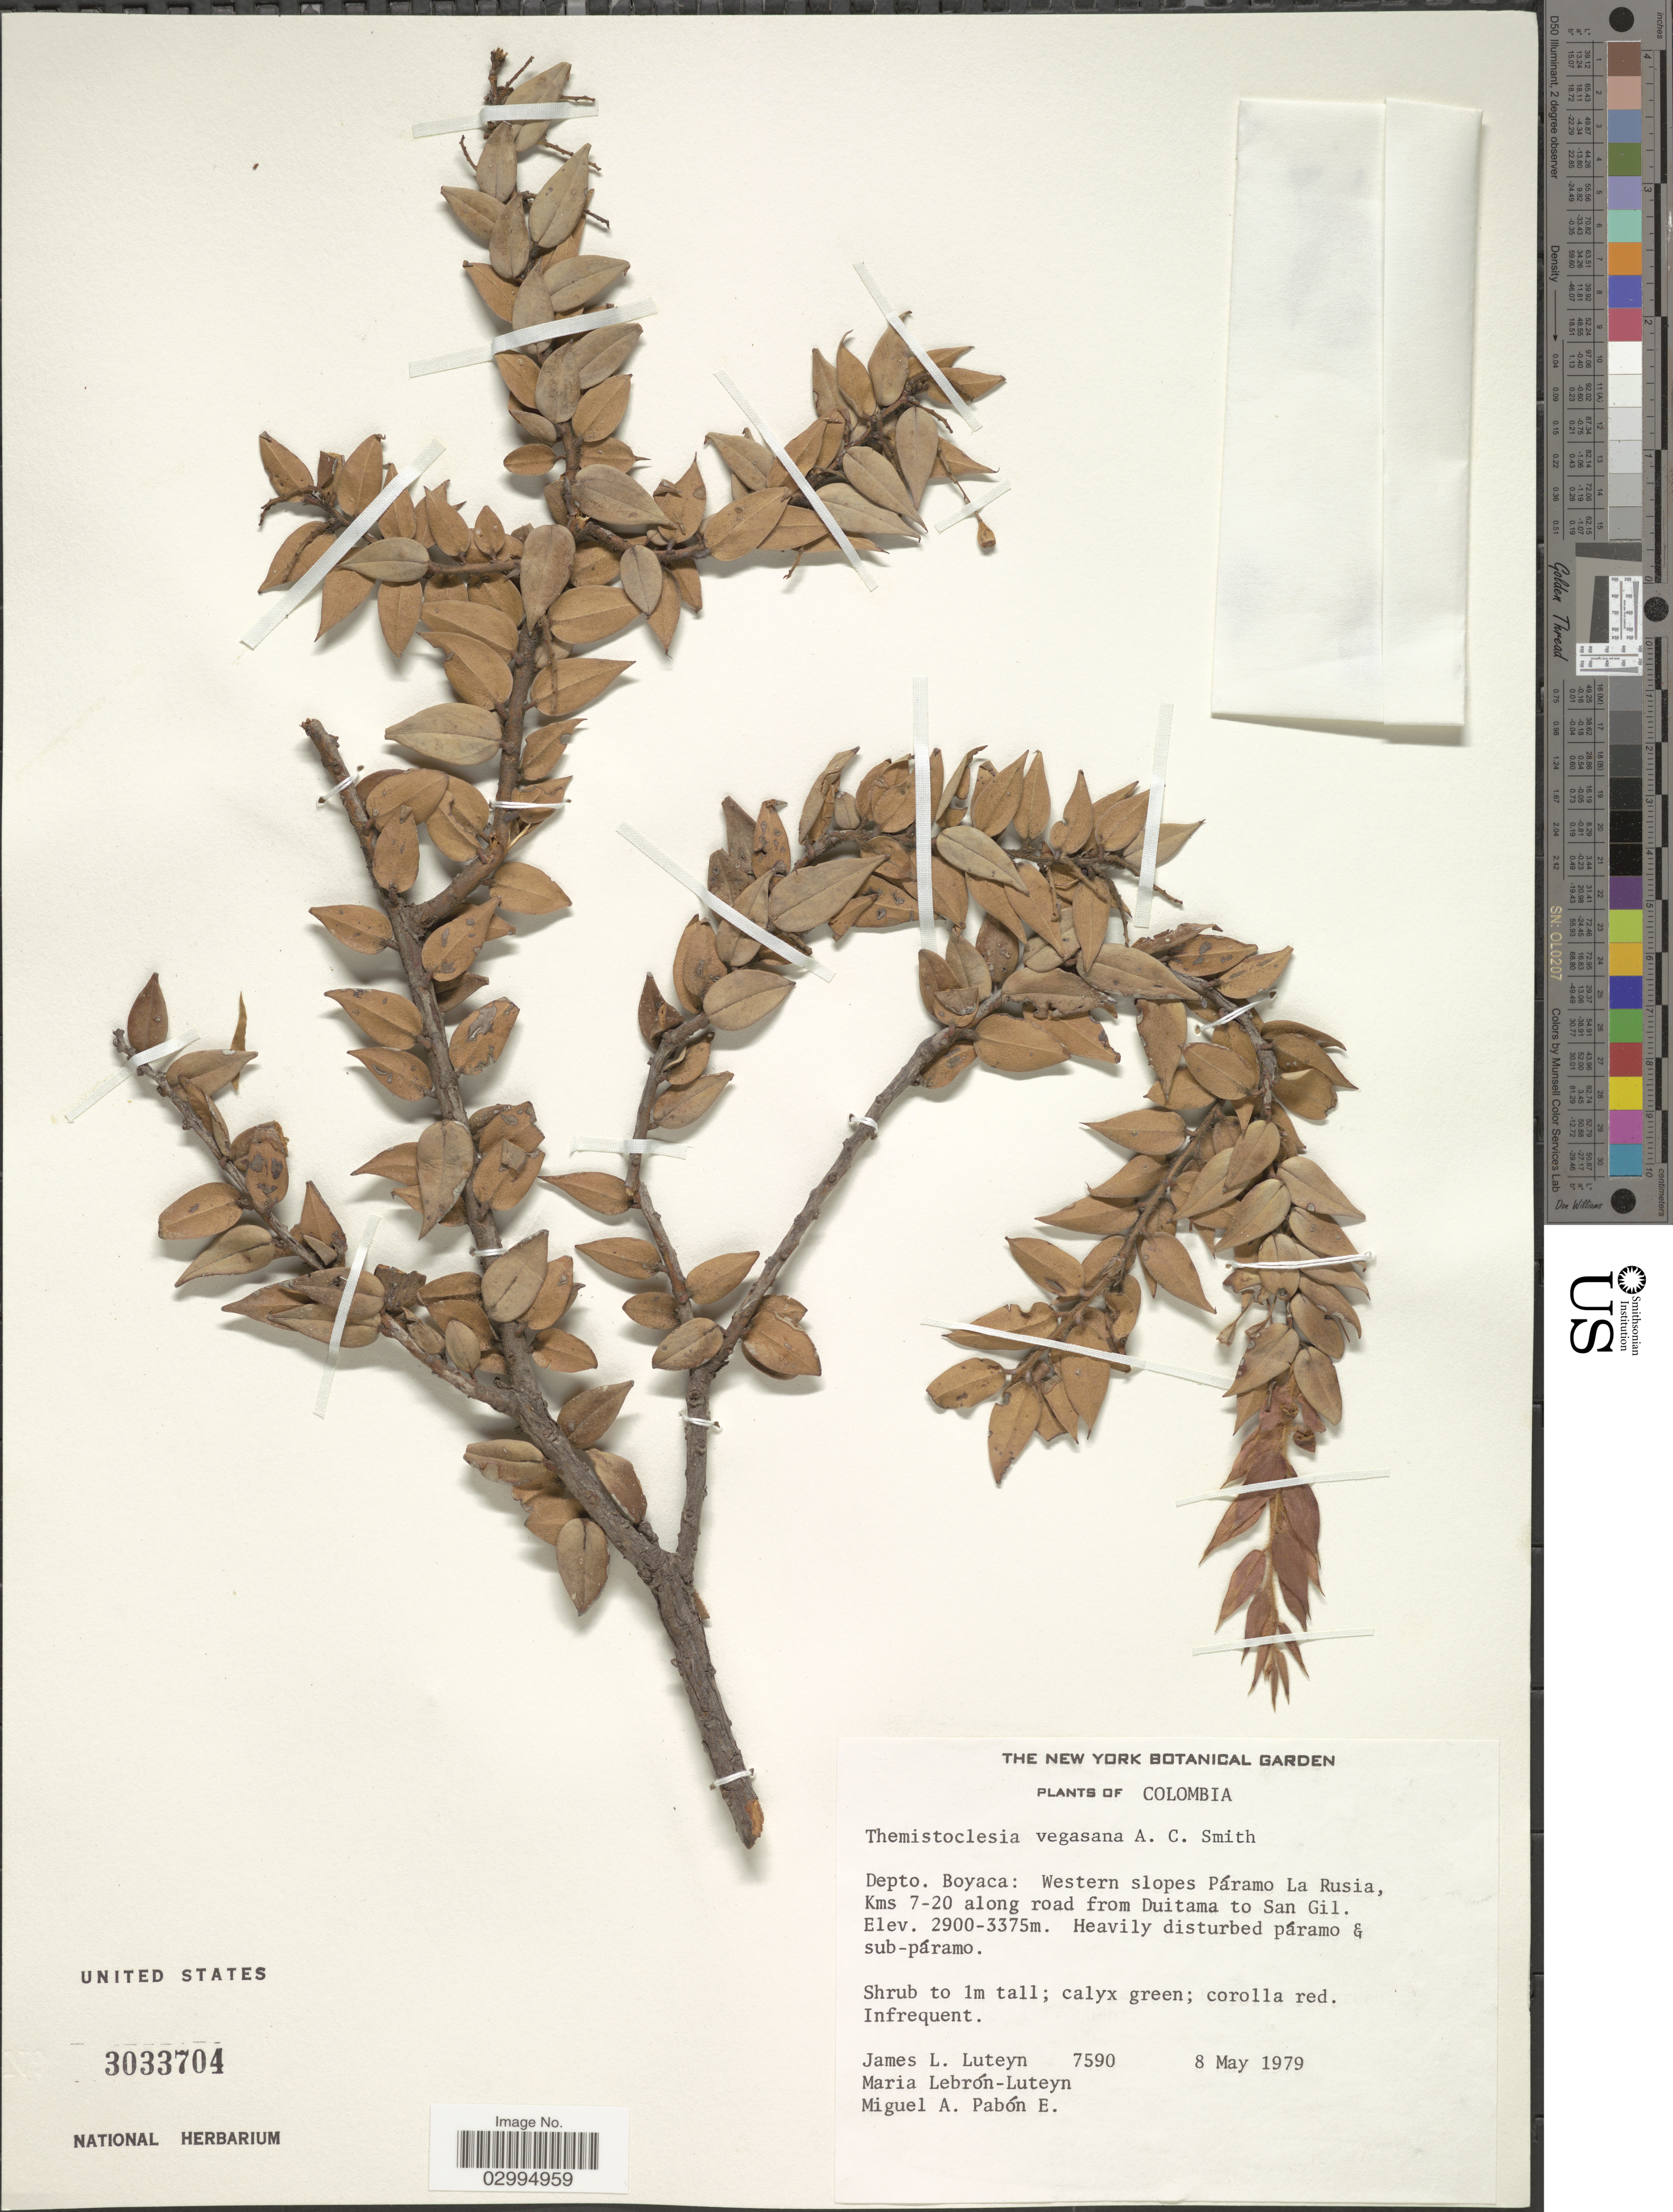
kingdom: Plantae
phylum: Tracheophyta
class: Magnoliopsida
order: Ericales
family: Ericaceae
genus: Themistoclesia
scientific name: Themistoclesia vegasana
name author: A.C. Sm.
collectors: J. Luteyn, M. L. Lebrón-Luteyn & M. A. Pabon E.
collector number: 7590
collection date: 1979-05-08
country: Colombia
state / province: Boyacá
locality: Depto. Boyaca: Wetsern slopes Páramo La Rusia, Kms 7-20 along road from Duitama to San Gil.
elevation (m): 2900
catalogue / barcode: US 3033704